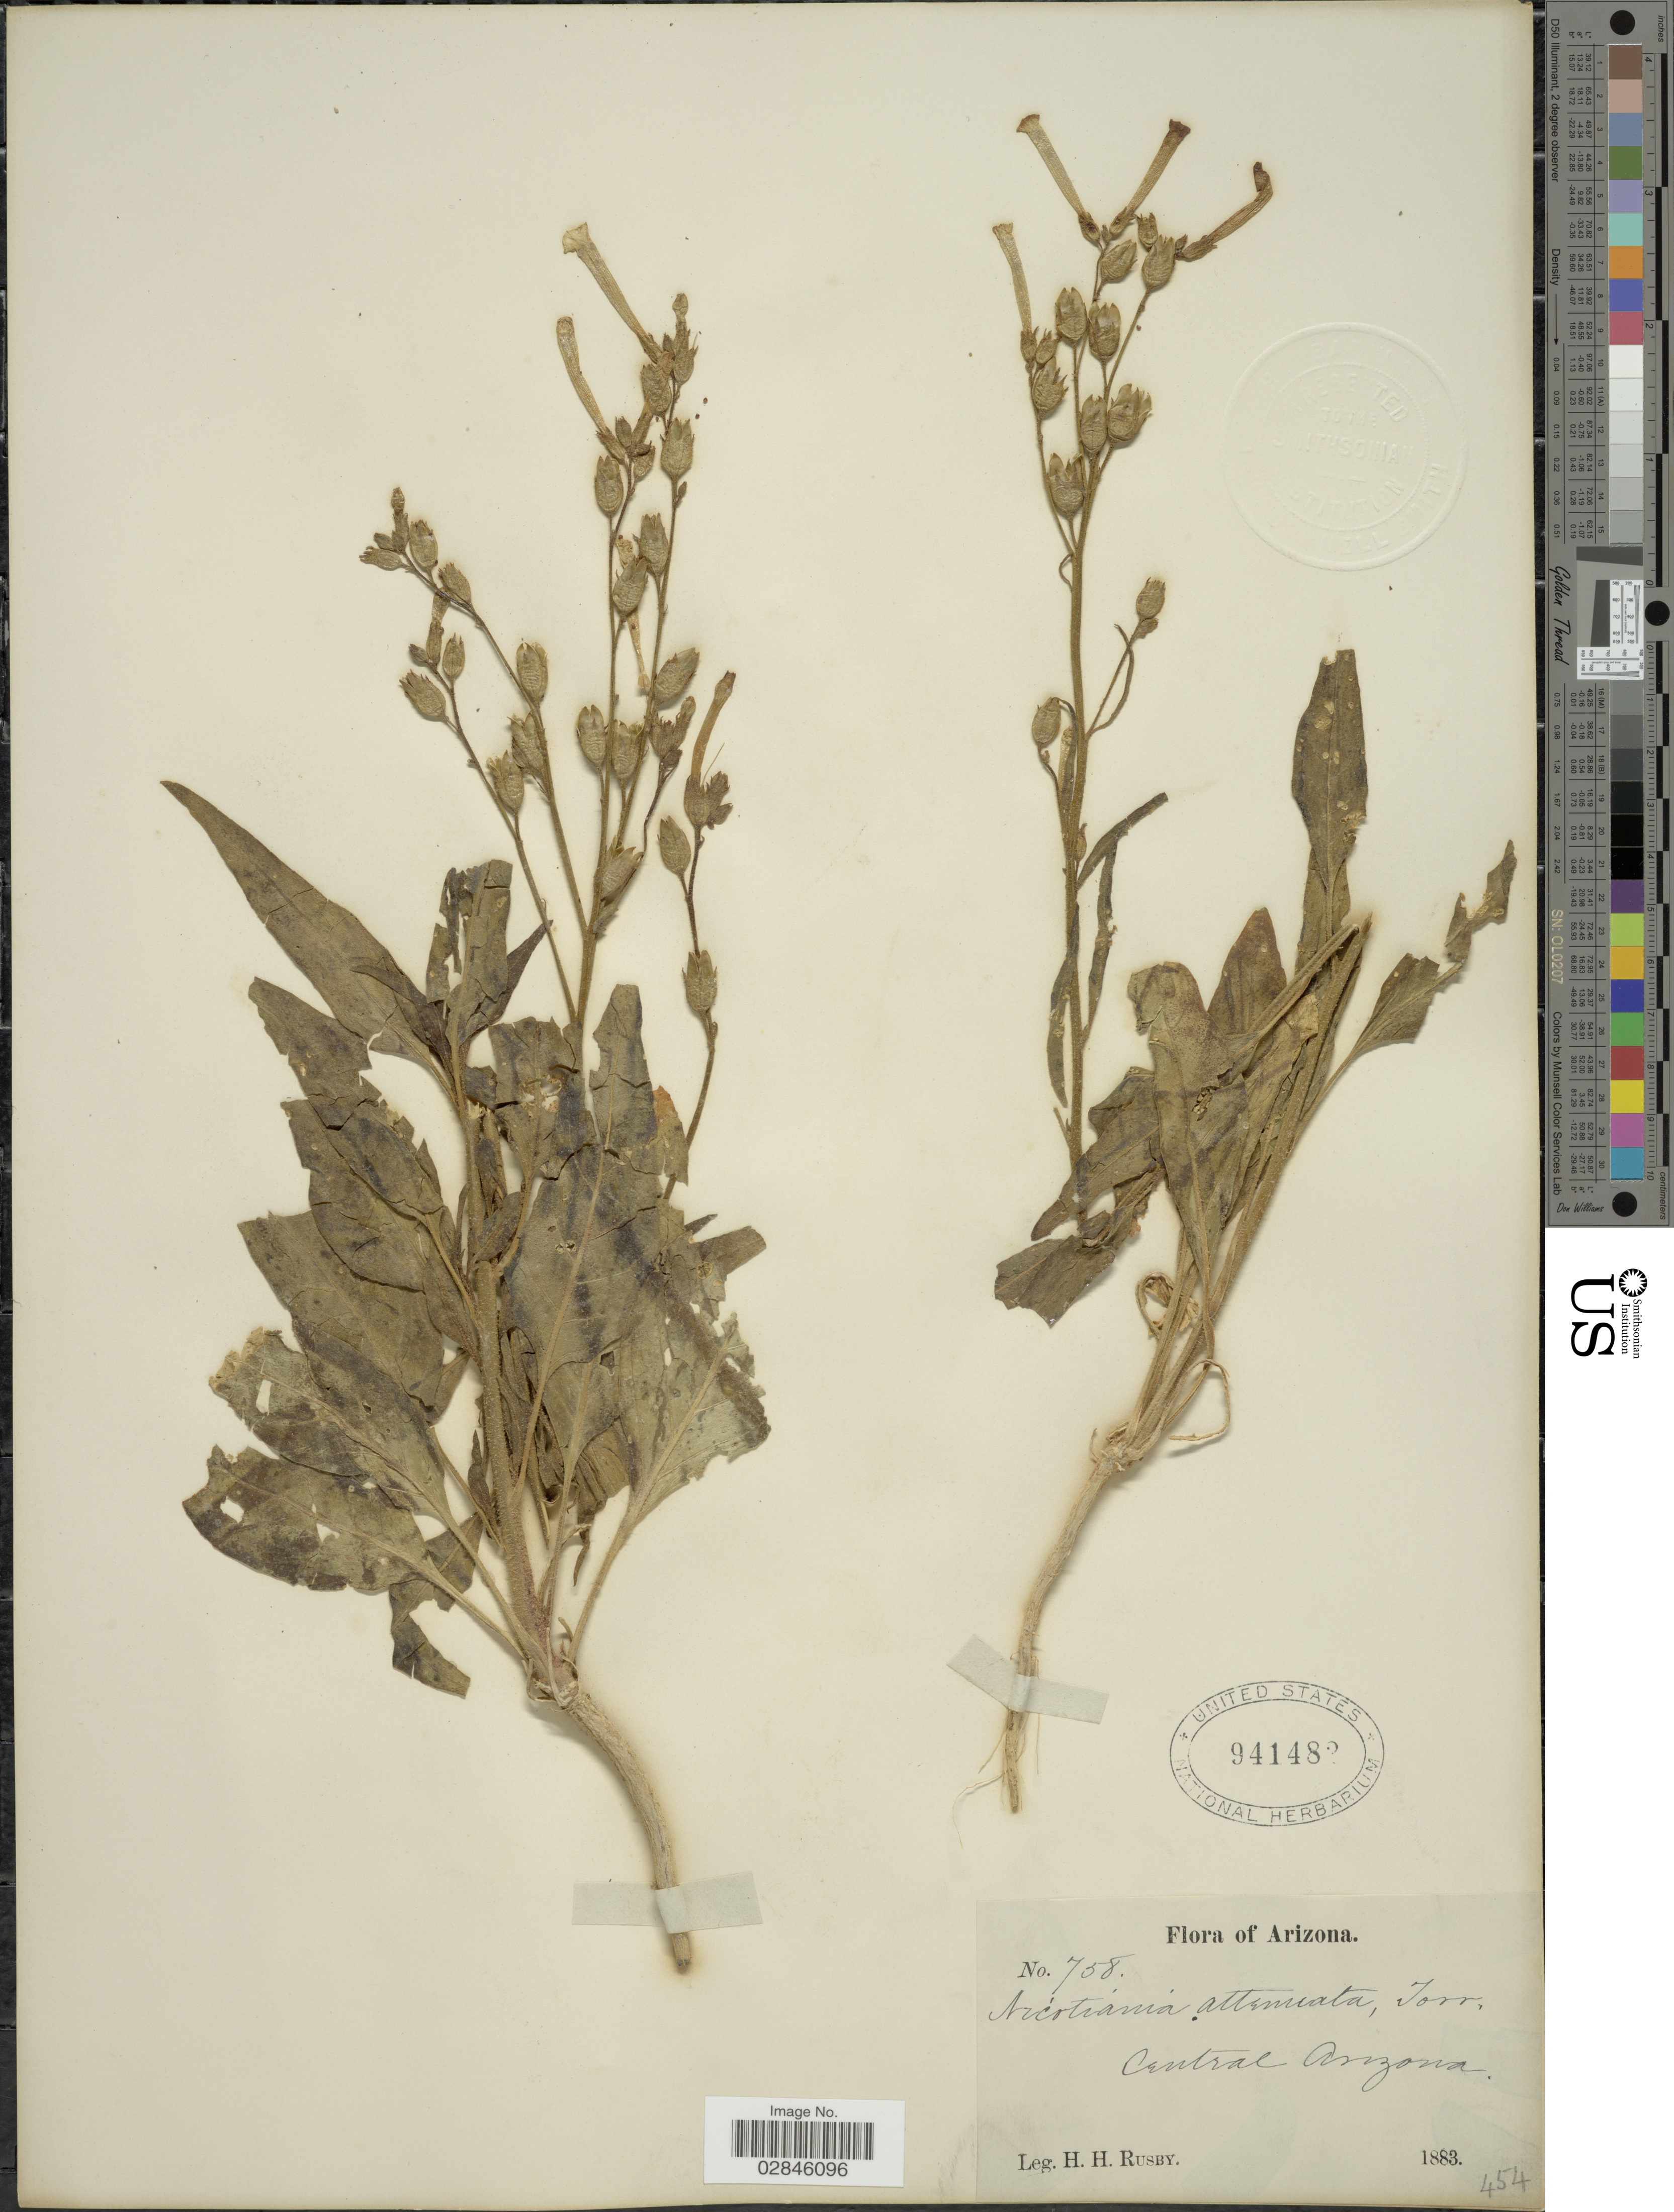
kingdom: Plantae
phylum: Tracheophyta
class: Magnoliopsida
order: Solanales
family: Solanaceae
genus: Nicotiana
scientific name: Nicotiana attenuata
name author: Torr. ex S. Watson in C. King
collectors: H. H. Rusby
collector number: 758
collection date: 1883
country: United States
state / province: Arizona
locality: Central Arizona.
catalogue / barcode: US 941482